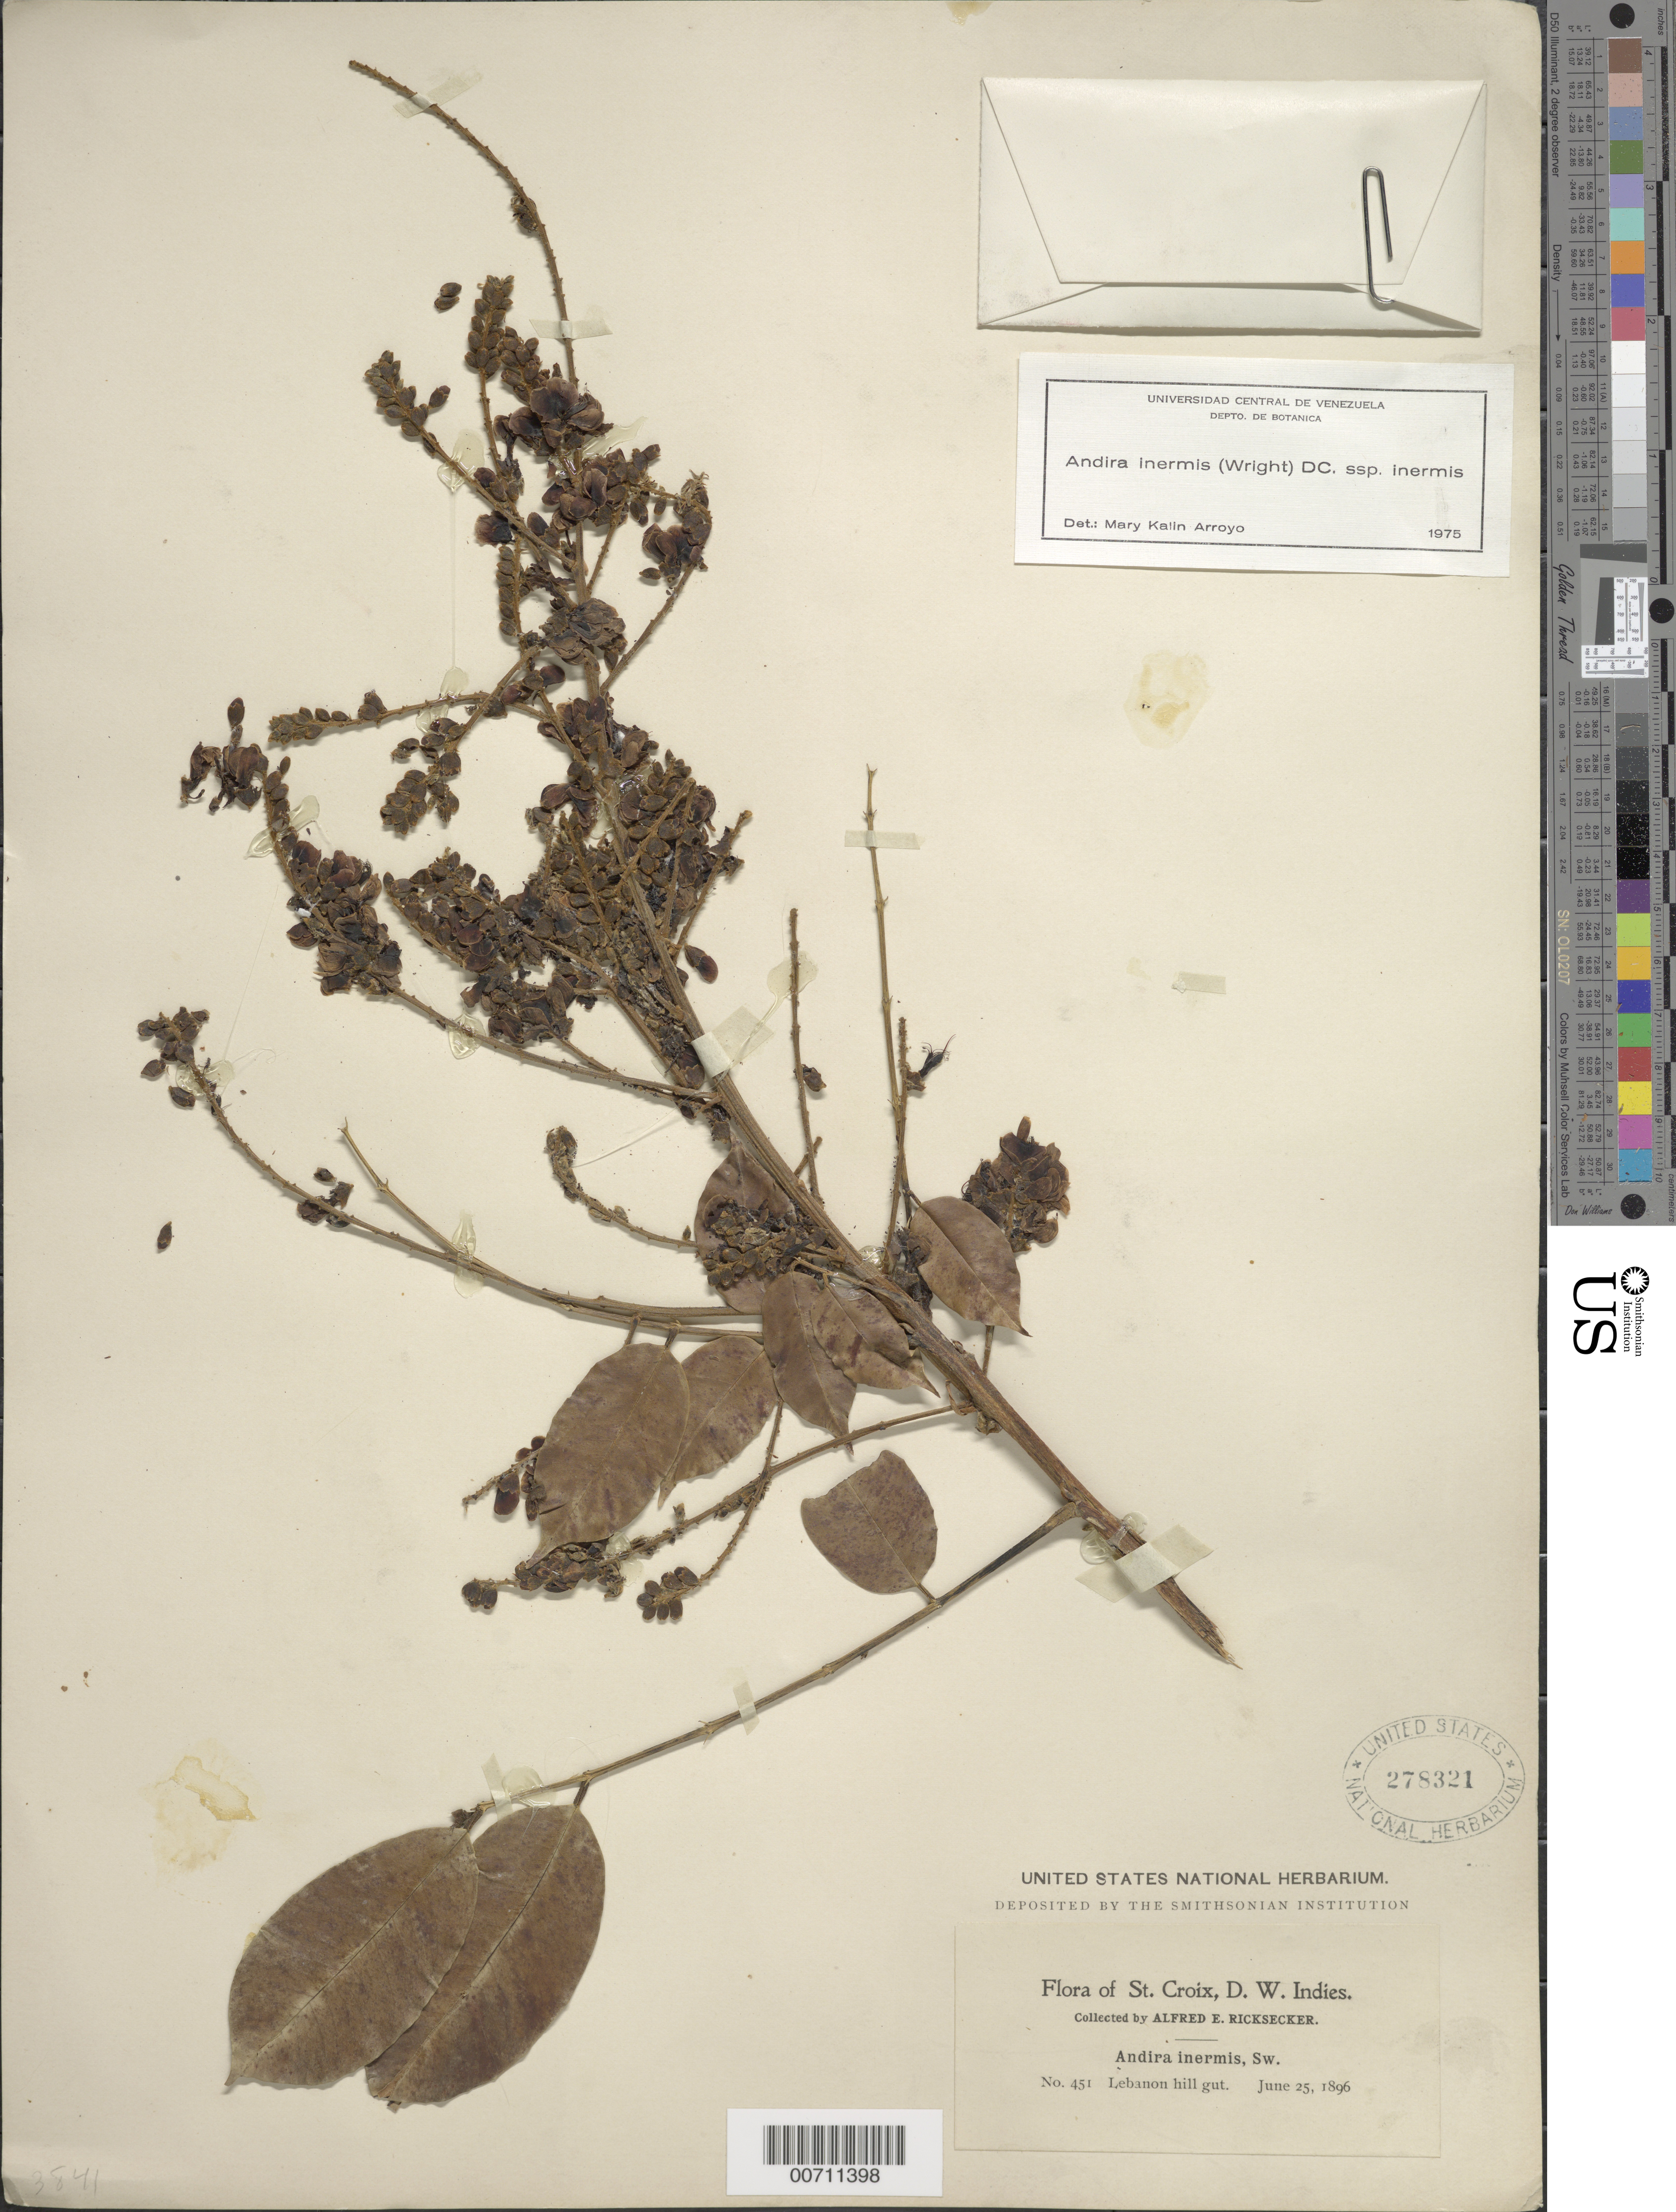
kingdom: Plantae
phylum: Tracheophyta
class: Magnoliopsida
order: Fabales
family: Fabaceae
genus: Andira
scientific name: Andira inermis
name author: (W. Wright) Kunth ex DC.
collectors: A. E. Ricksecker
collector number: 451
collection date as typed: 25 Jun 1896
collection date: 1896-06-25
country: U.S. Virgin Islands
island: St. Croix Island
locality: Lebanon hill gut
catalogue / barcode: US 278321